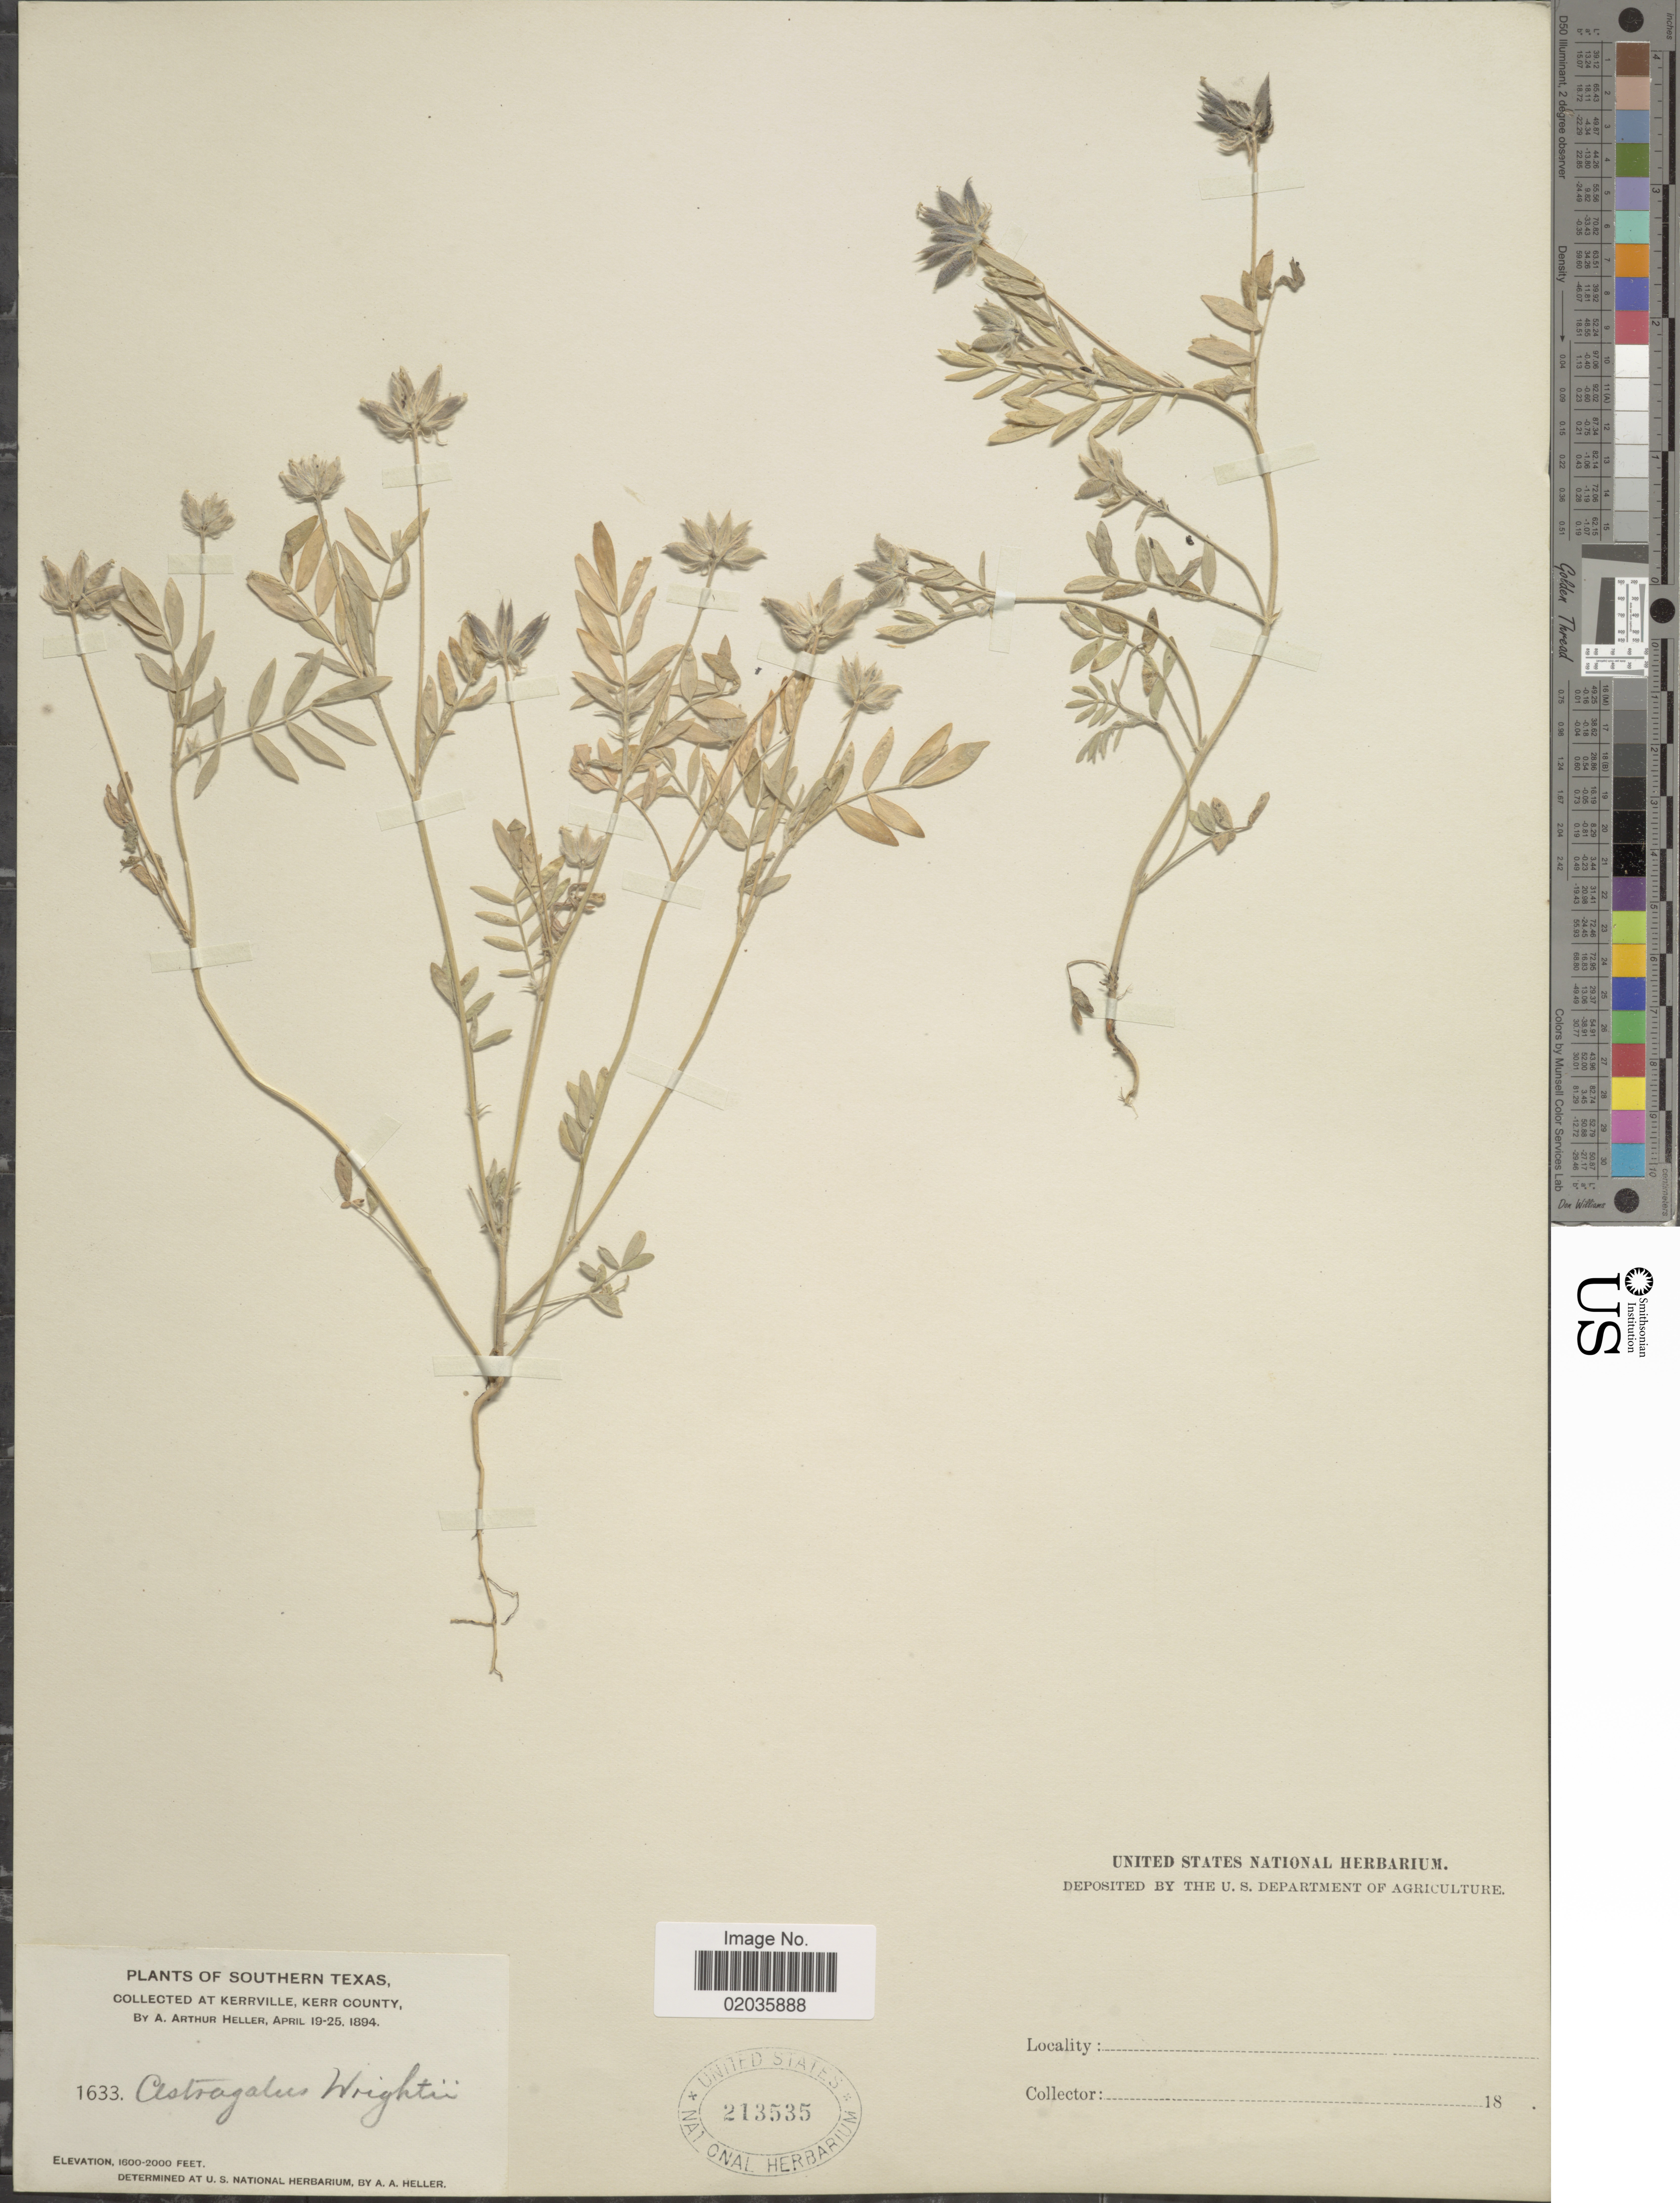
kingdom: Plantae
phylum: Tracheophyta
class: Magnoliopsida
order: Fabales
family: Fabaceae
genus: Astragalus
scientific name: Astragalus wrightii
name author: A. Gray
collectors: A. A. Heller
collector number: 1633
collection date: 1894-04-19/1894-04-25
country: United States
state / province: Texas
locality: Southern Texas, Kerrville, Kerr County.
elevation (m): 488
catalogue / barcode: US 213535